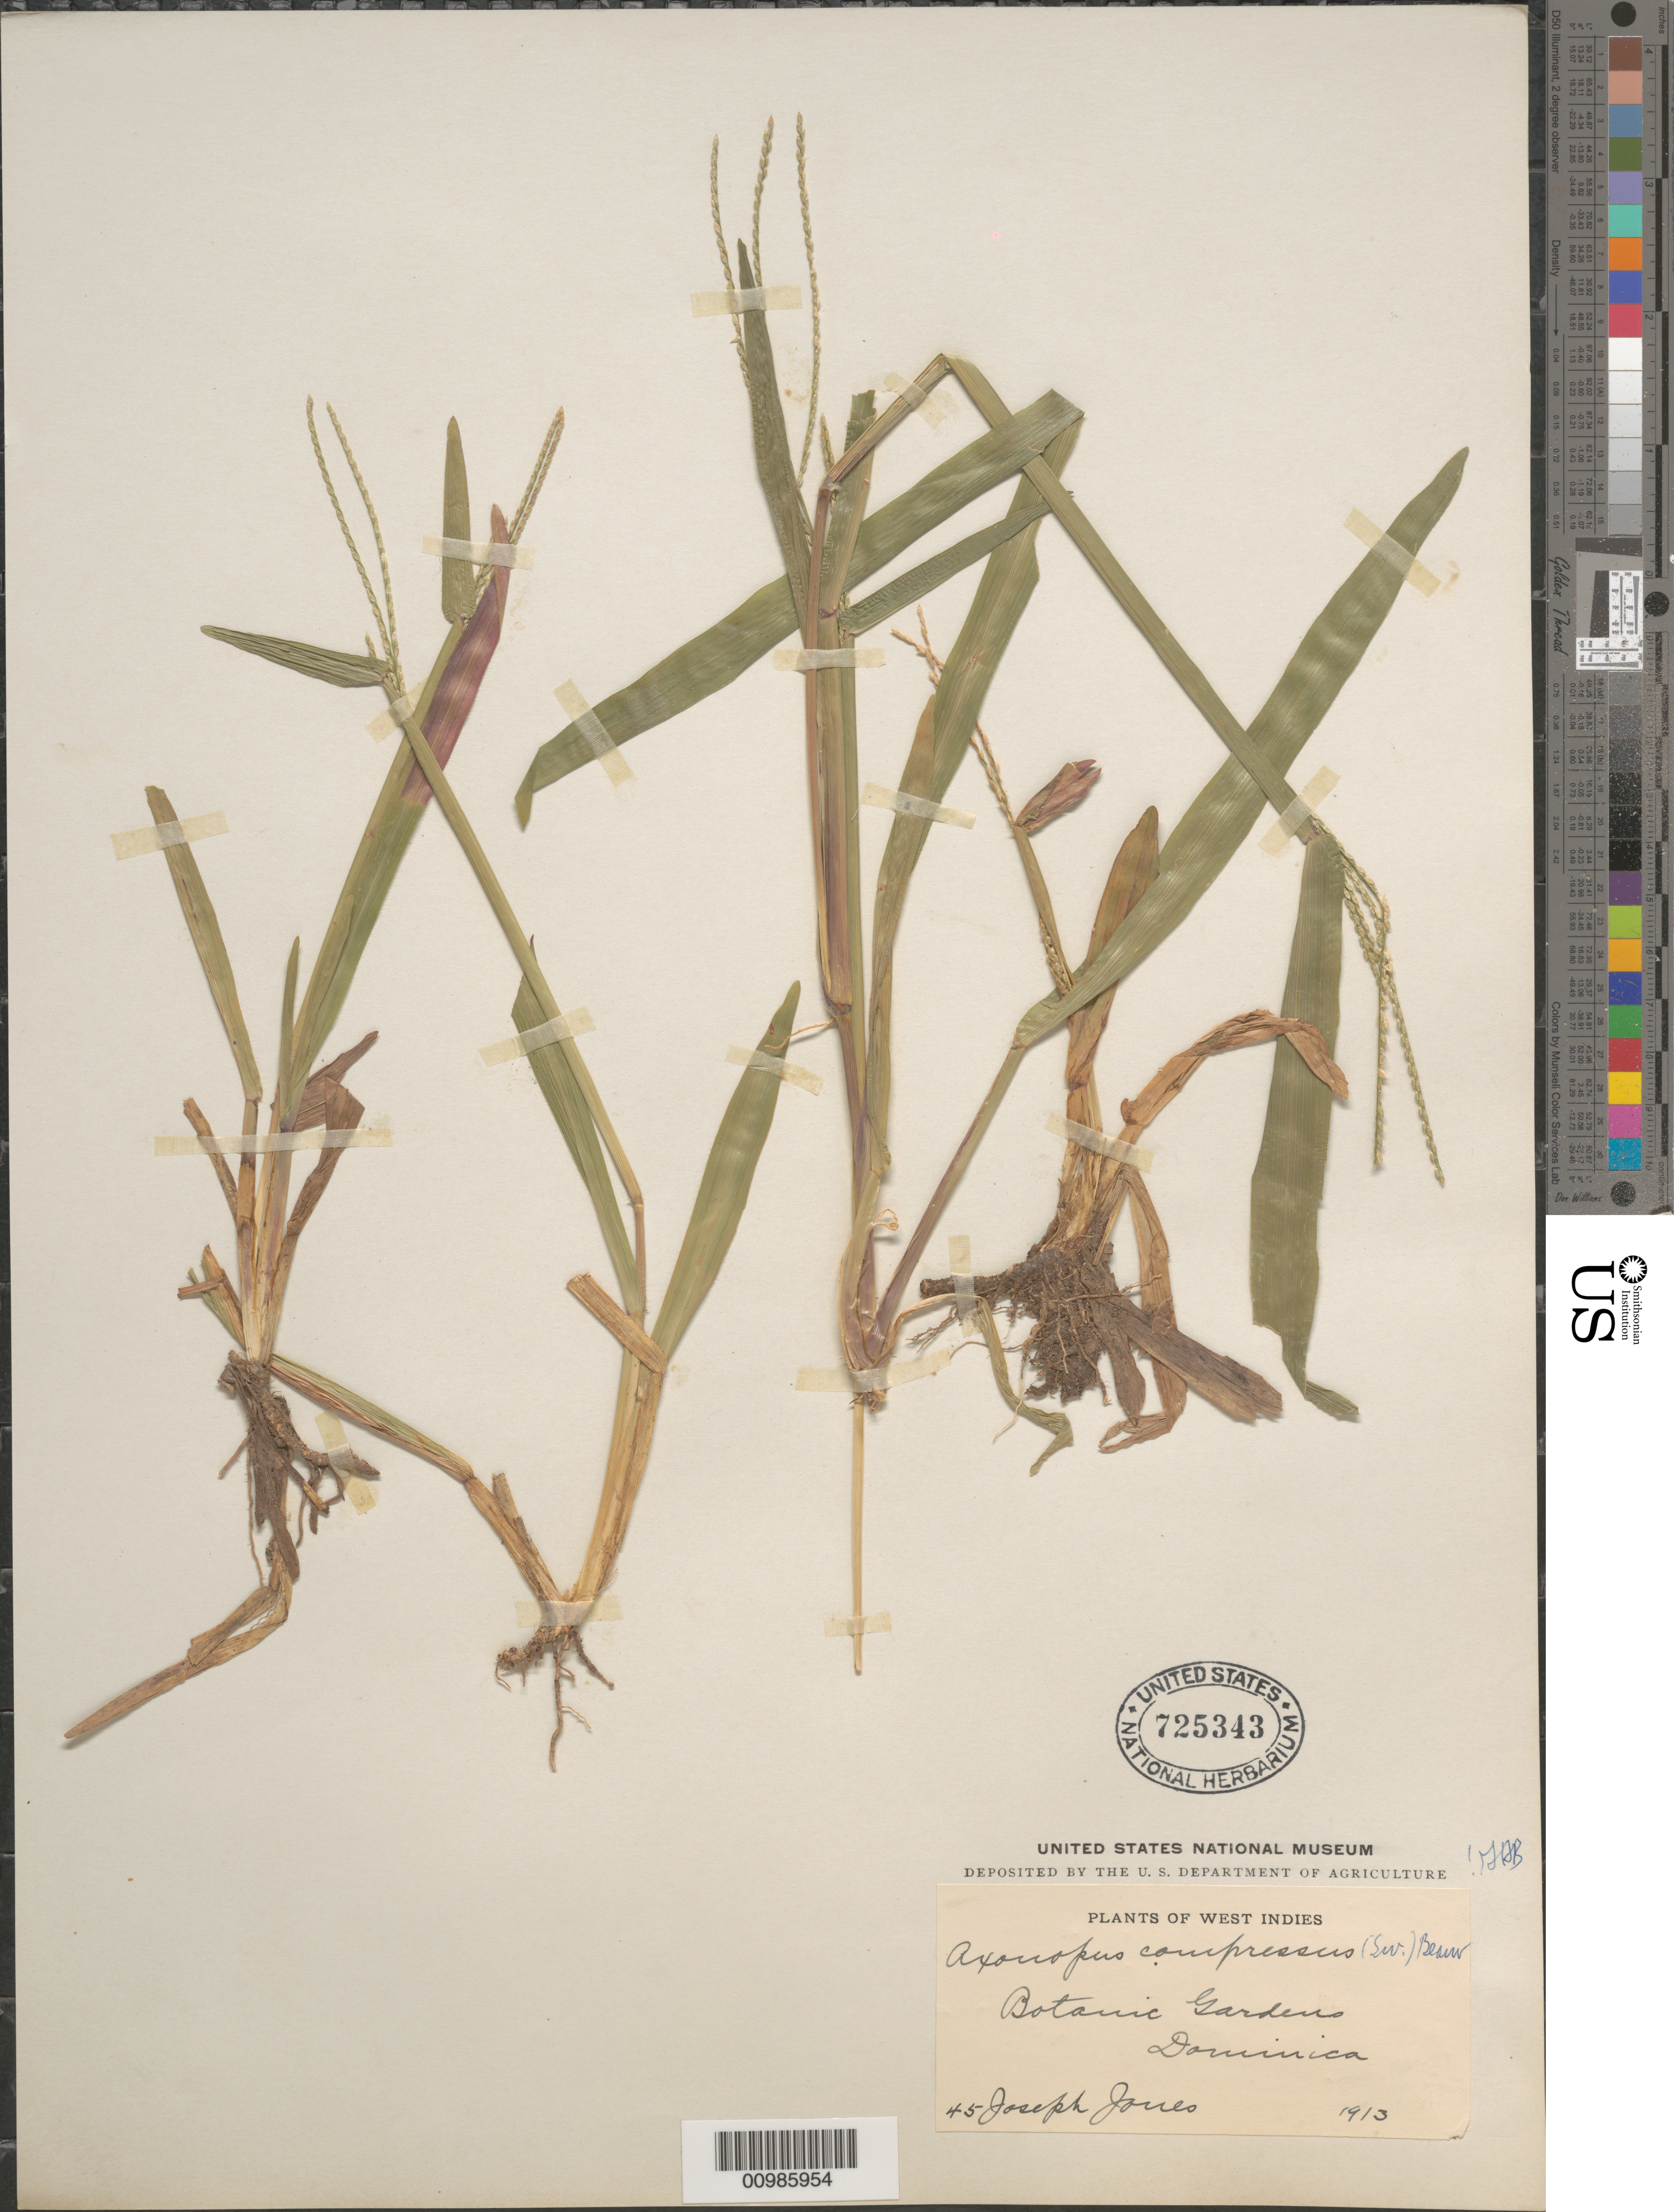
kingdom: Plantae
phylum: Tracheophyta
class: Liliopsida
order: Poales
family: Poaceae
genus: Axonopus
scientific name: Axonopus compressus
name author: (Sw.) P. Beauv.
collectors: J. Jones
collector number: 45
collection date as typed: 1913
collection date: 1913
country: Dominica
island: Dominica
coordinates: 0 N, 0 E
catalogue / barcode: US 725343